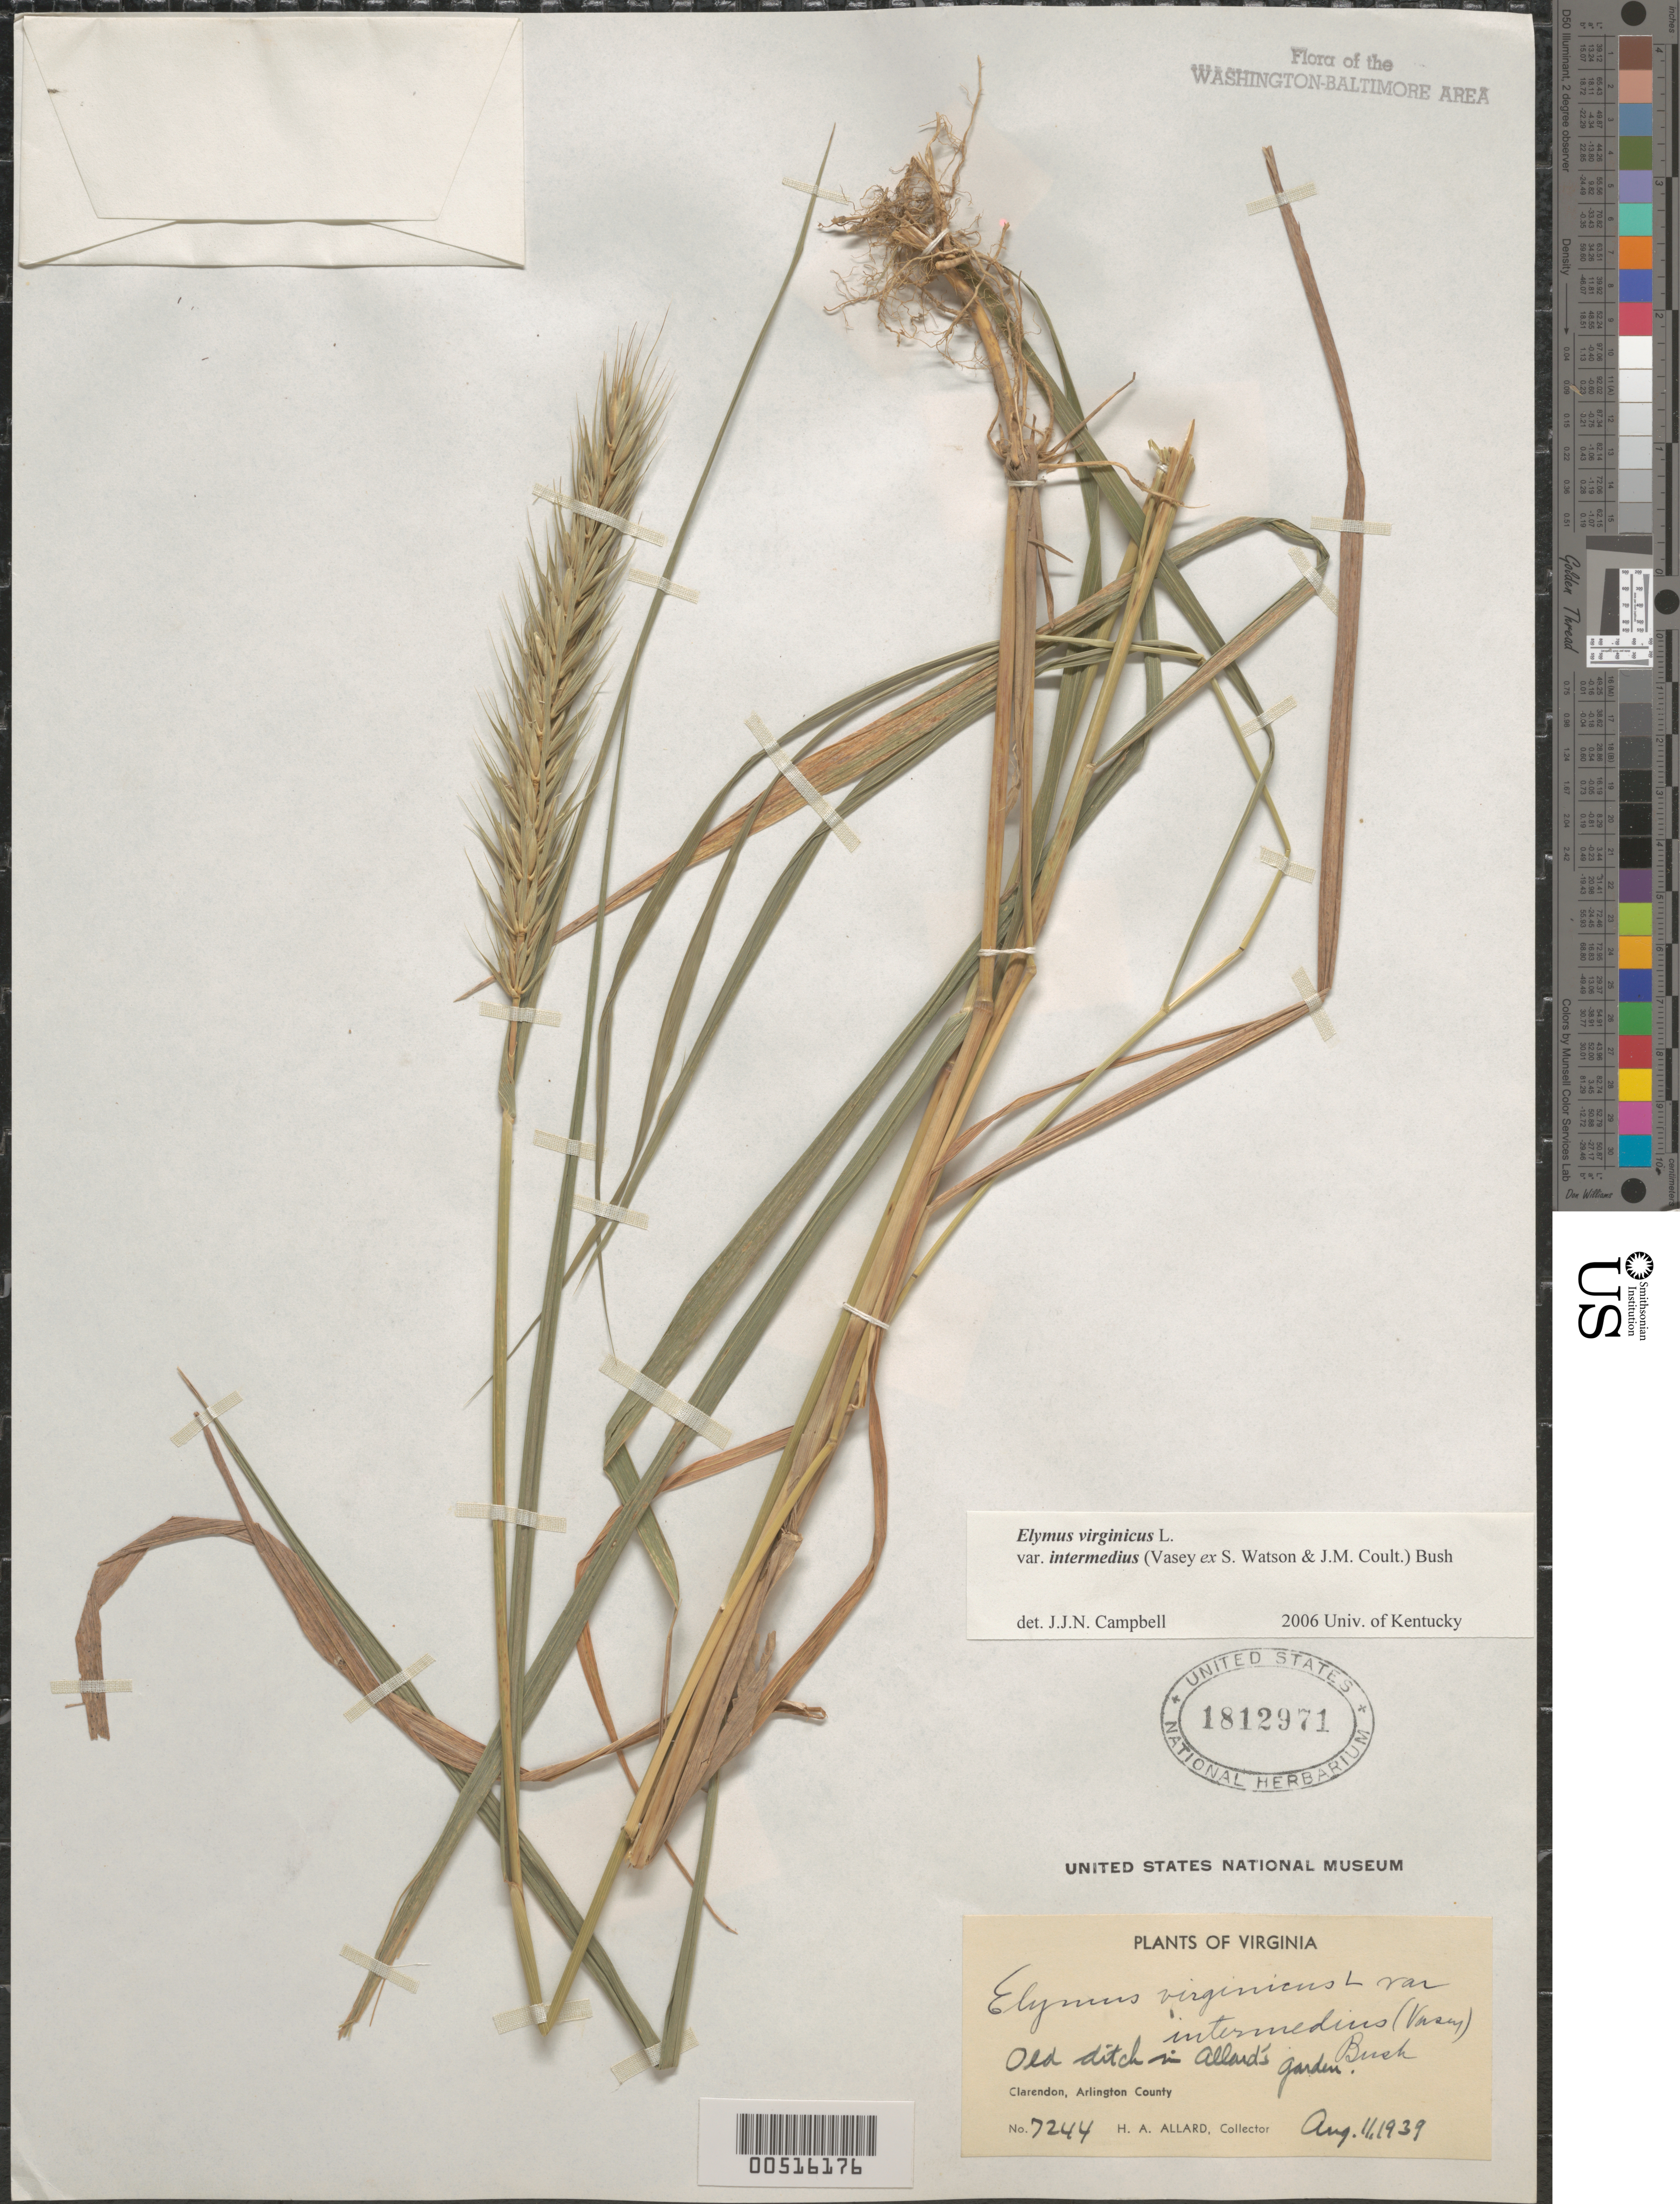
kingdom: Plantae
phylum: Tracheophyta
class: Liliopsida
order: Poales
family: Poaceae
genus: Elymus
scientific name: Elymus virginicus var. intermedius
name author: L.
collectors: H. A. Allard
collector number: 7244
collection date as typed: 11 Aug 1939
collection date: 1939-08-11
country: United States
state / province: Virginia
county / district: Arlington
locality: Allards Garden, Clarendon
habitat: Old ditch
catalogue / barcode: US 1812971